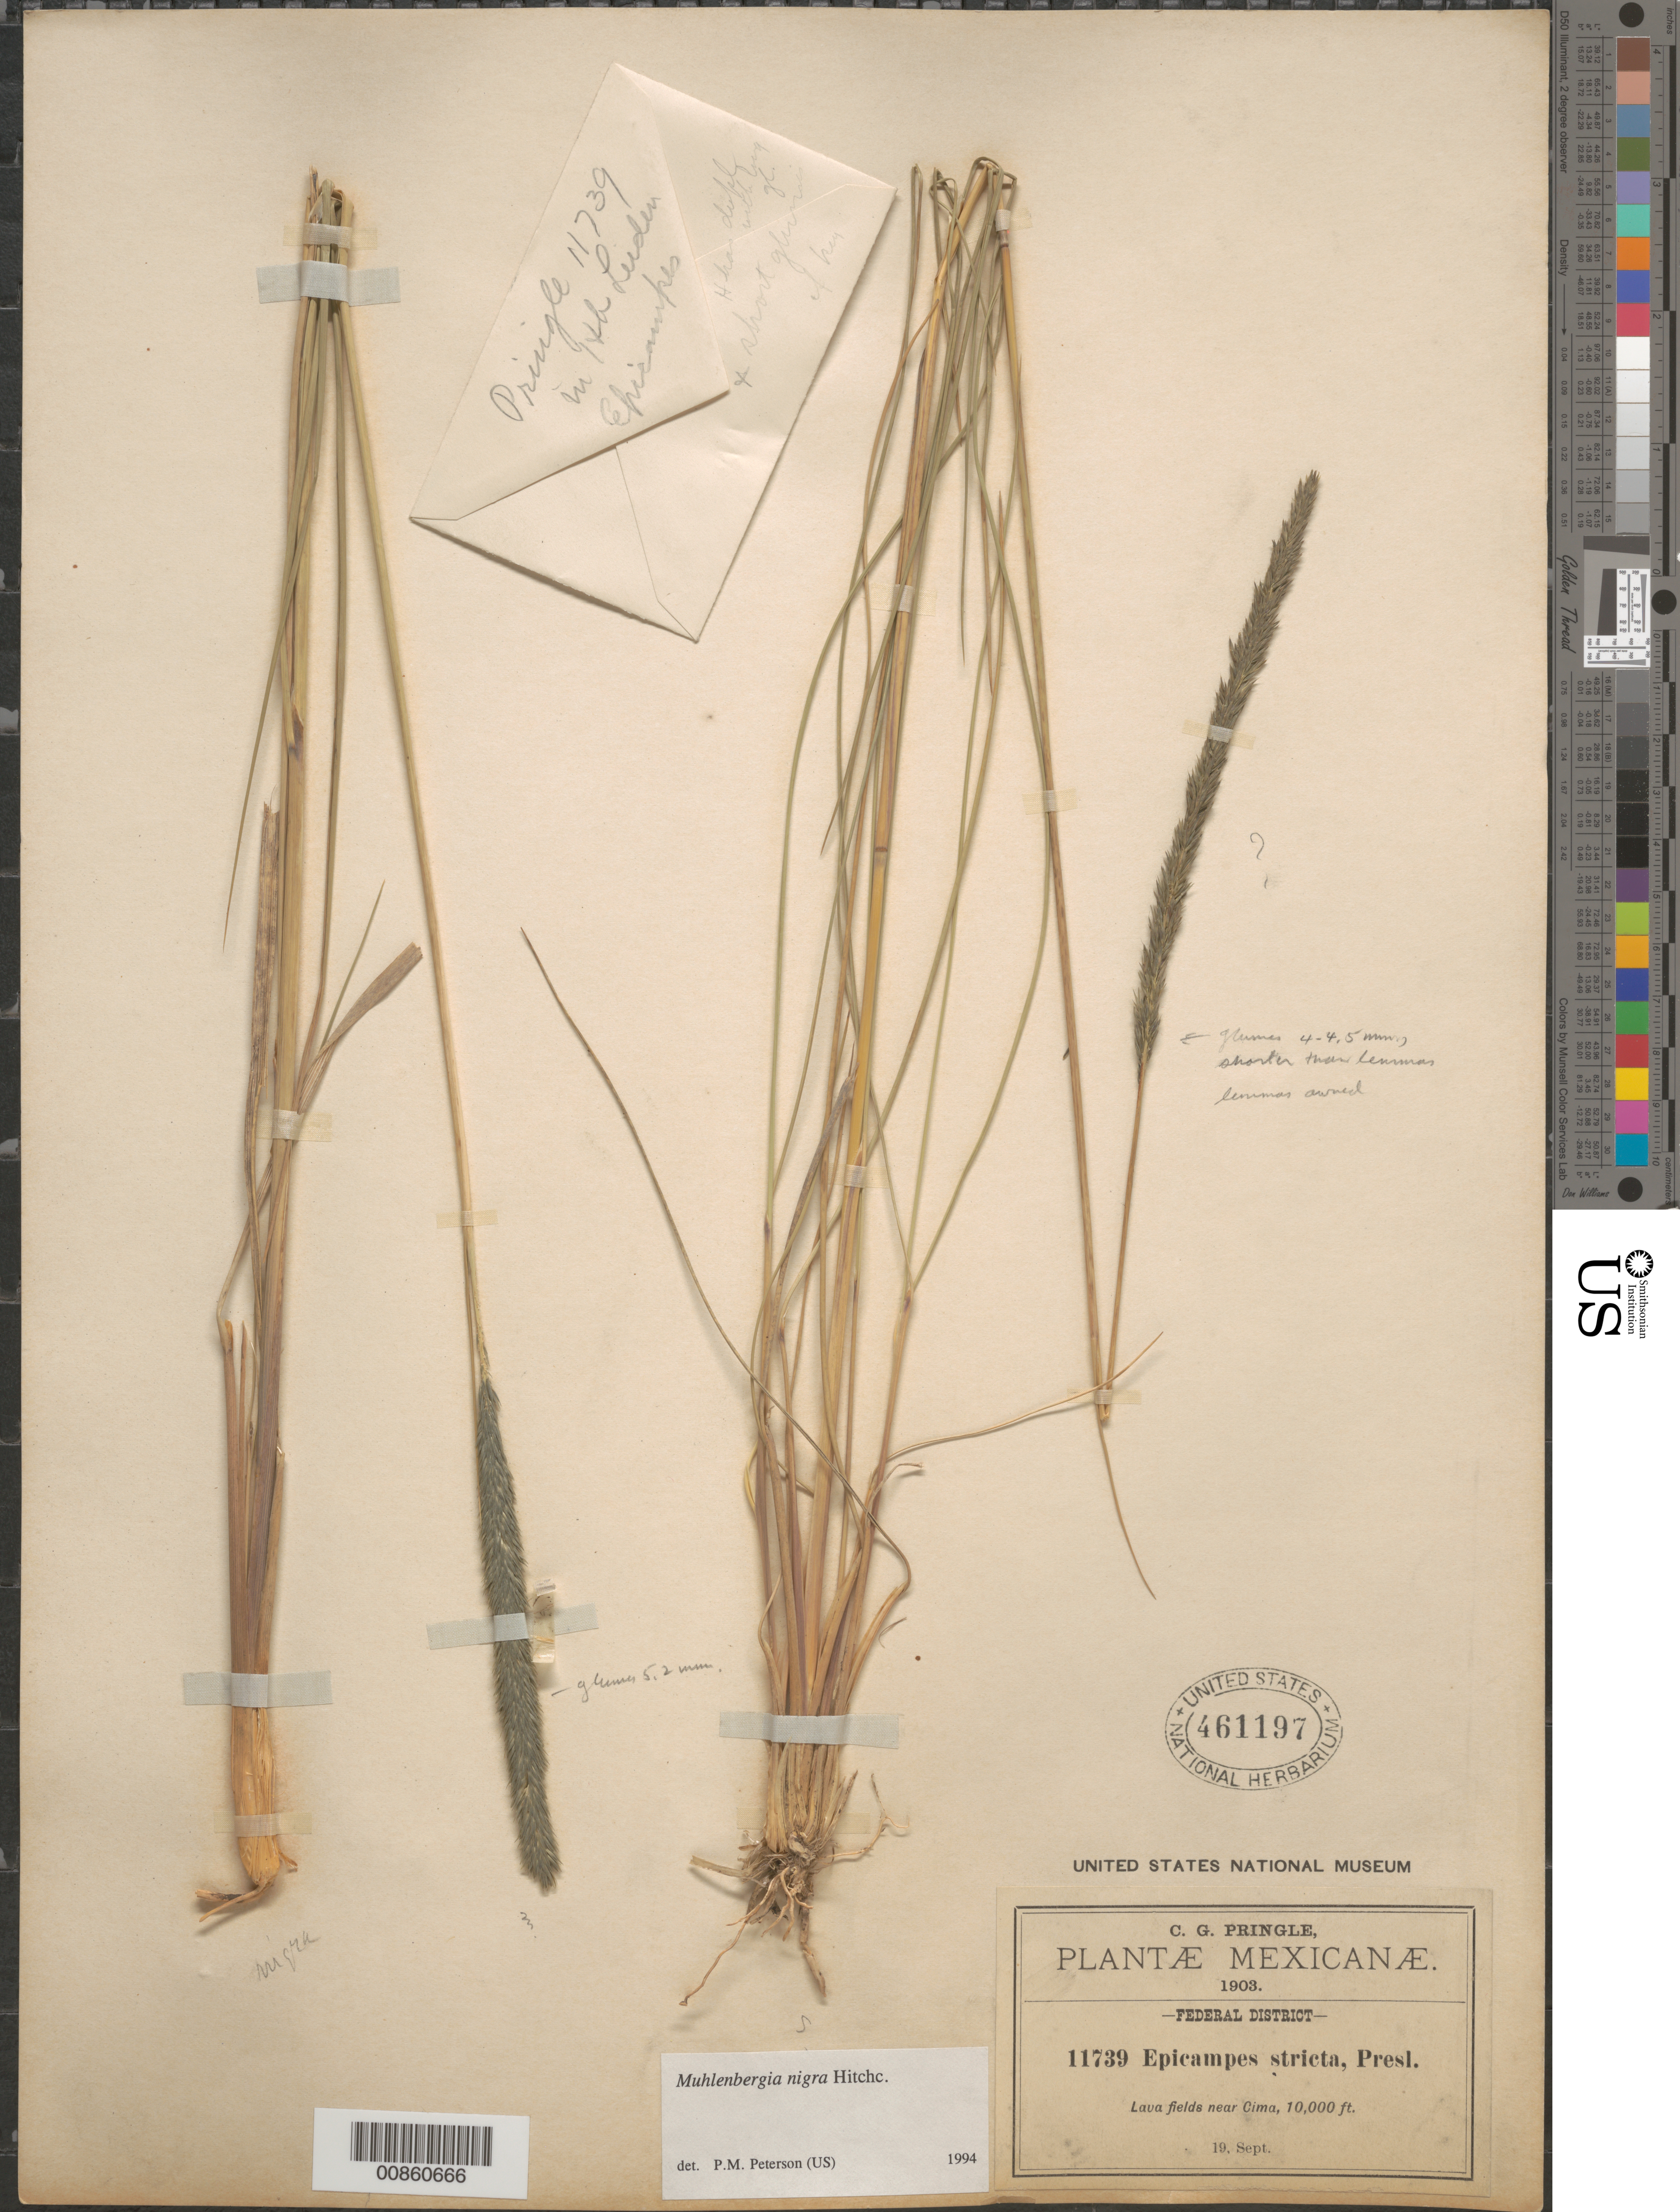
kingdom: Plantae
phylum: Tracheophyta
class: Liliopsida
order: Poales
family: Poaceae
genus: Muhlenbergia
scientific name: Muhlenbergia nigra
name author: Hitchc.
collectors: C. G. Pringle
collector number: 11739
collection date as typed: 19 Sep 1903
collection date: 1903-09-19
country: Mexico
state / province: Distrito Federal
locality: Near Cima, D.F.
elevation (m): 3048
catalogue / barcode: US 461197